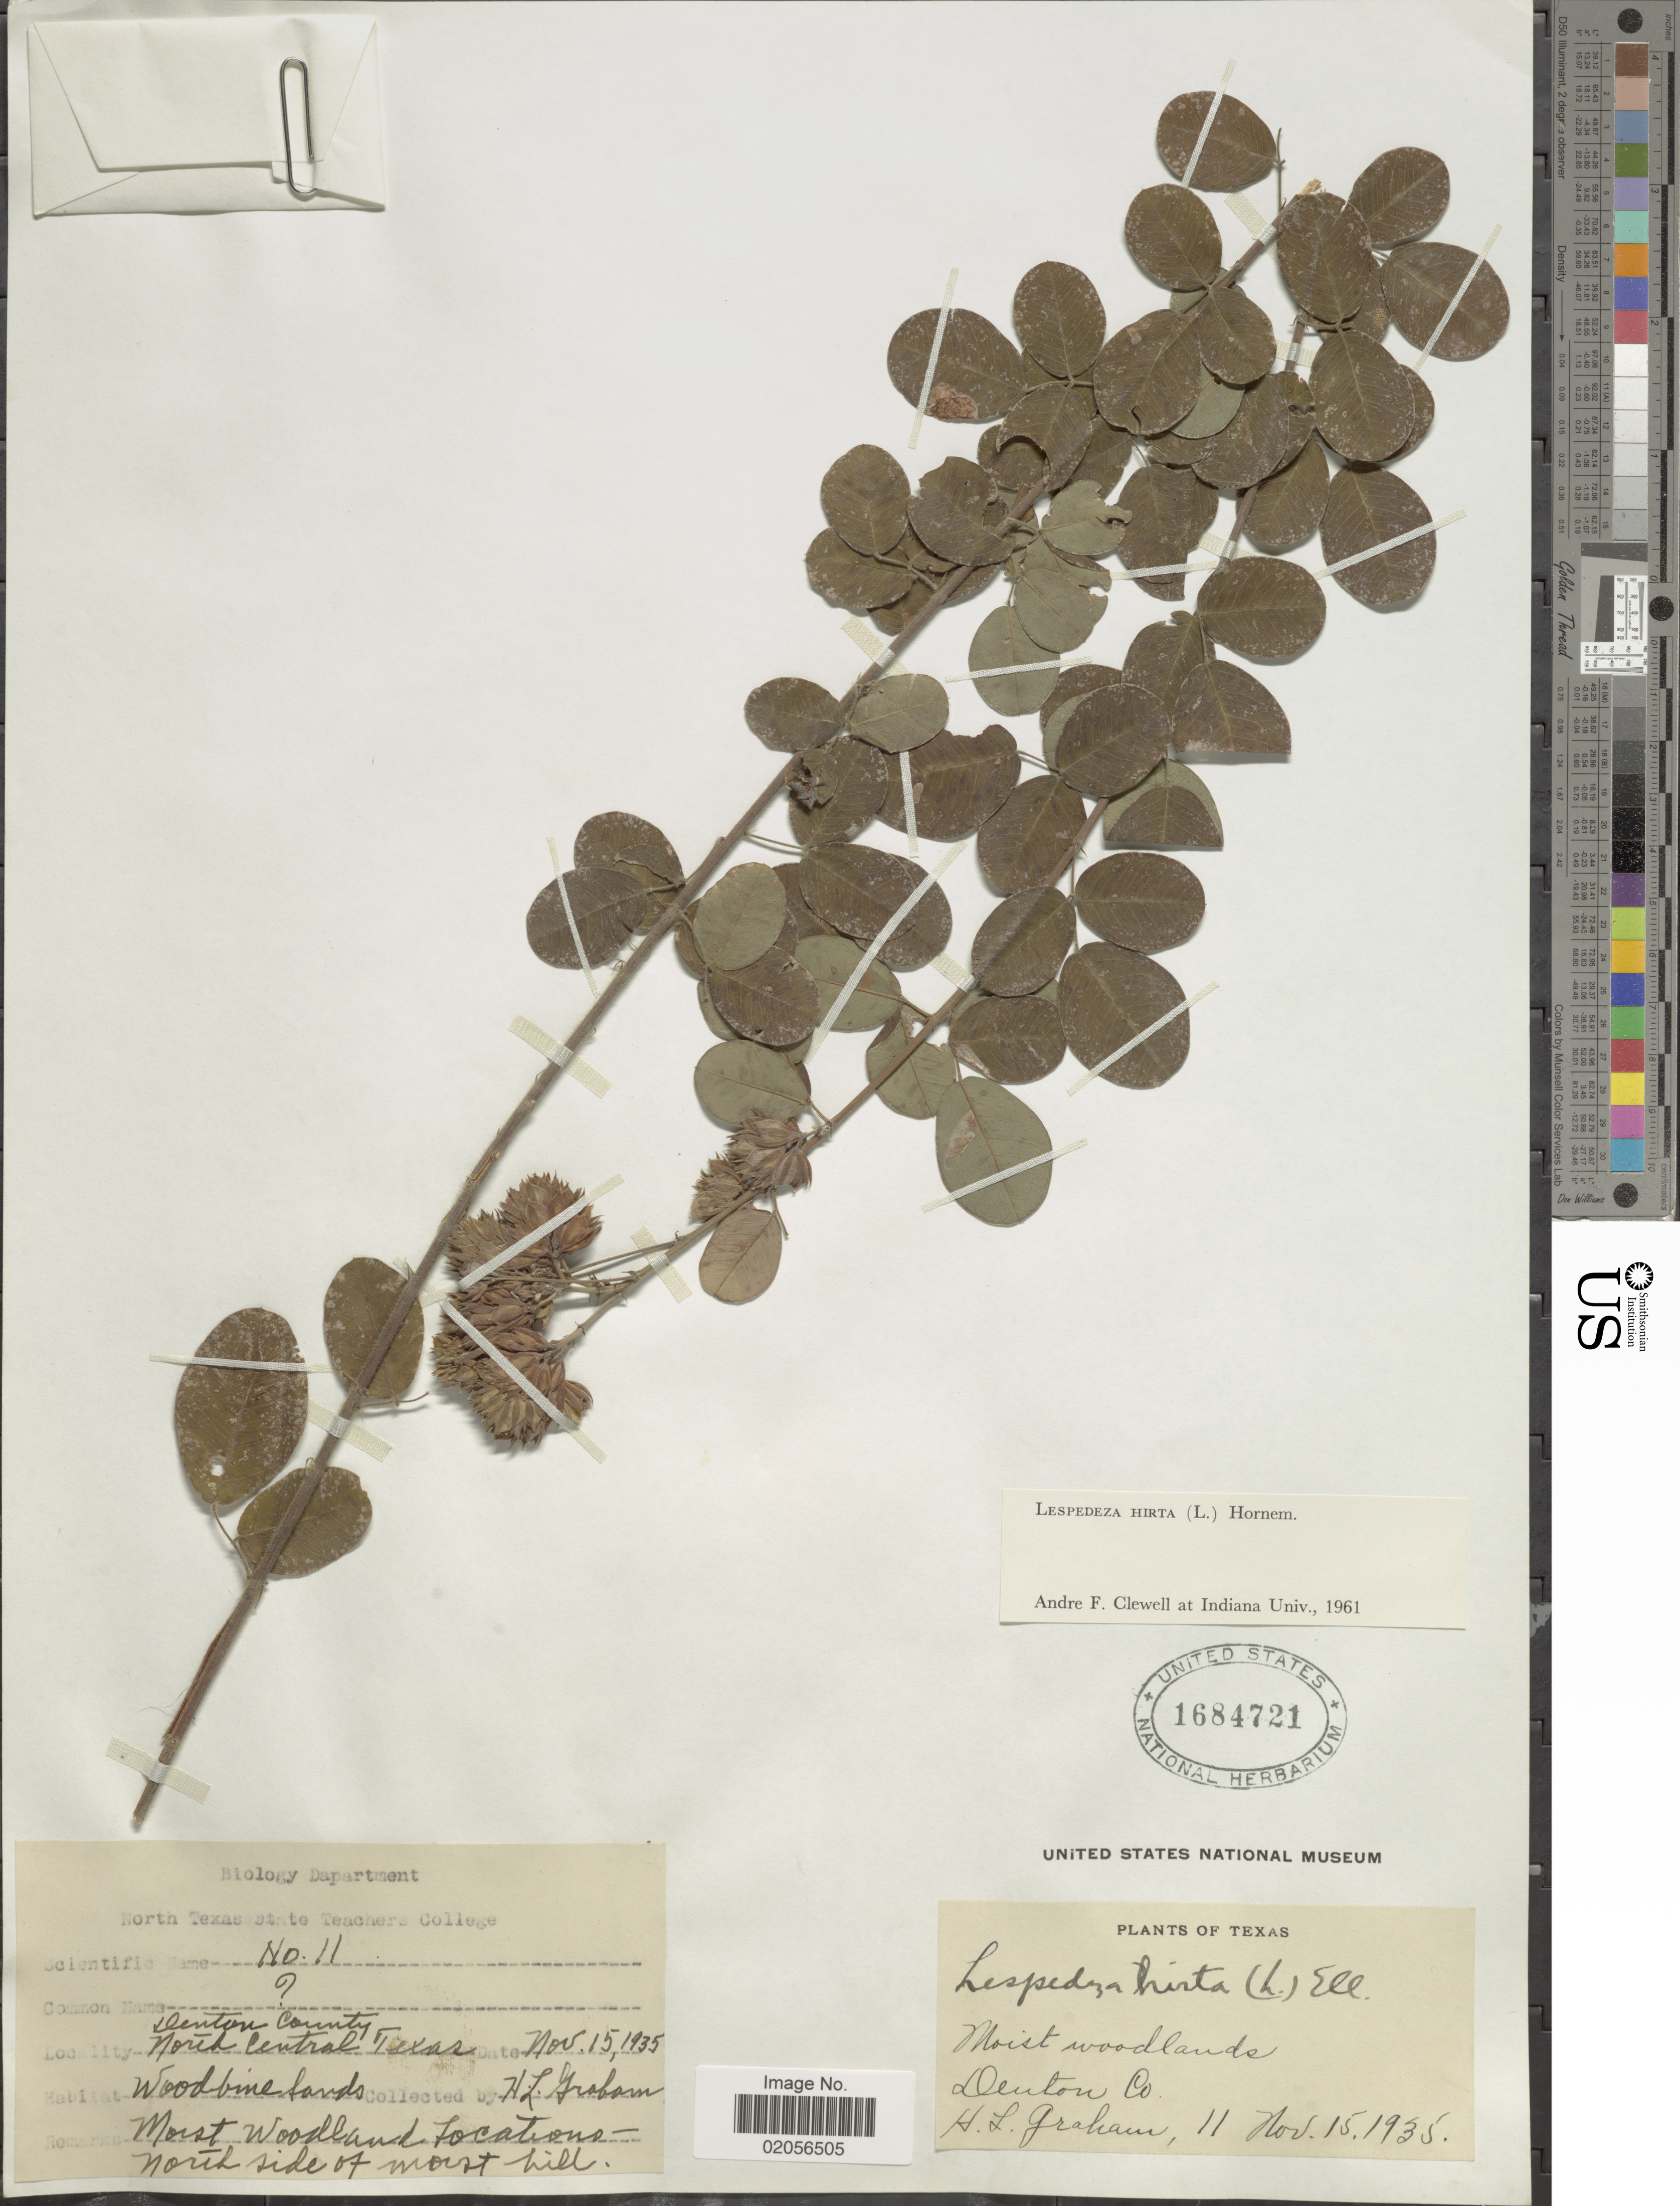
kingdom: Plantae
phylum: Tracheophyta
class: Magnoliopsida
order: Fabales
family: Fabaceae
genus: Lespedeza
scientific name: Lespedeza hirta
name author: (L.) Hornem.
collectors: H. L. Graham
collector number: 11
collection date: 1935-11-15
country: United States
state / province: Texas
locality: Moist woodlands, Denton Co, Denton County, North Central Texas, LOcations - North side of moist hill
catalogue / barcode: US 1684721